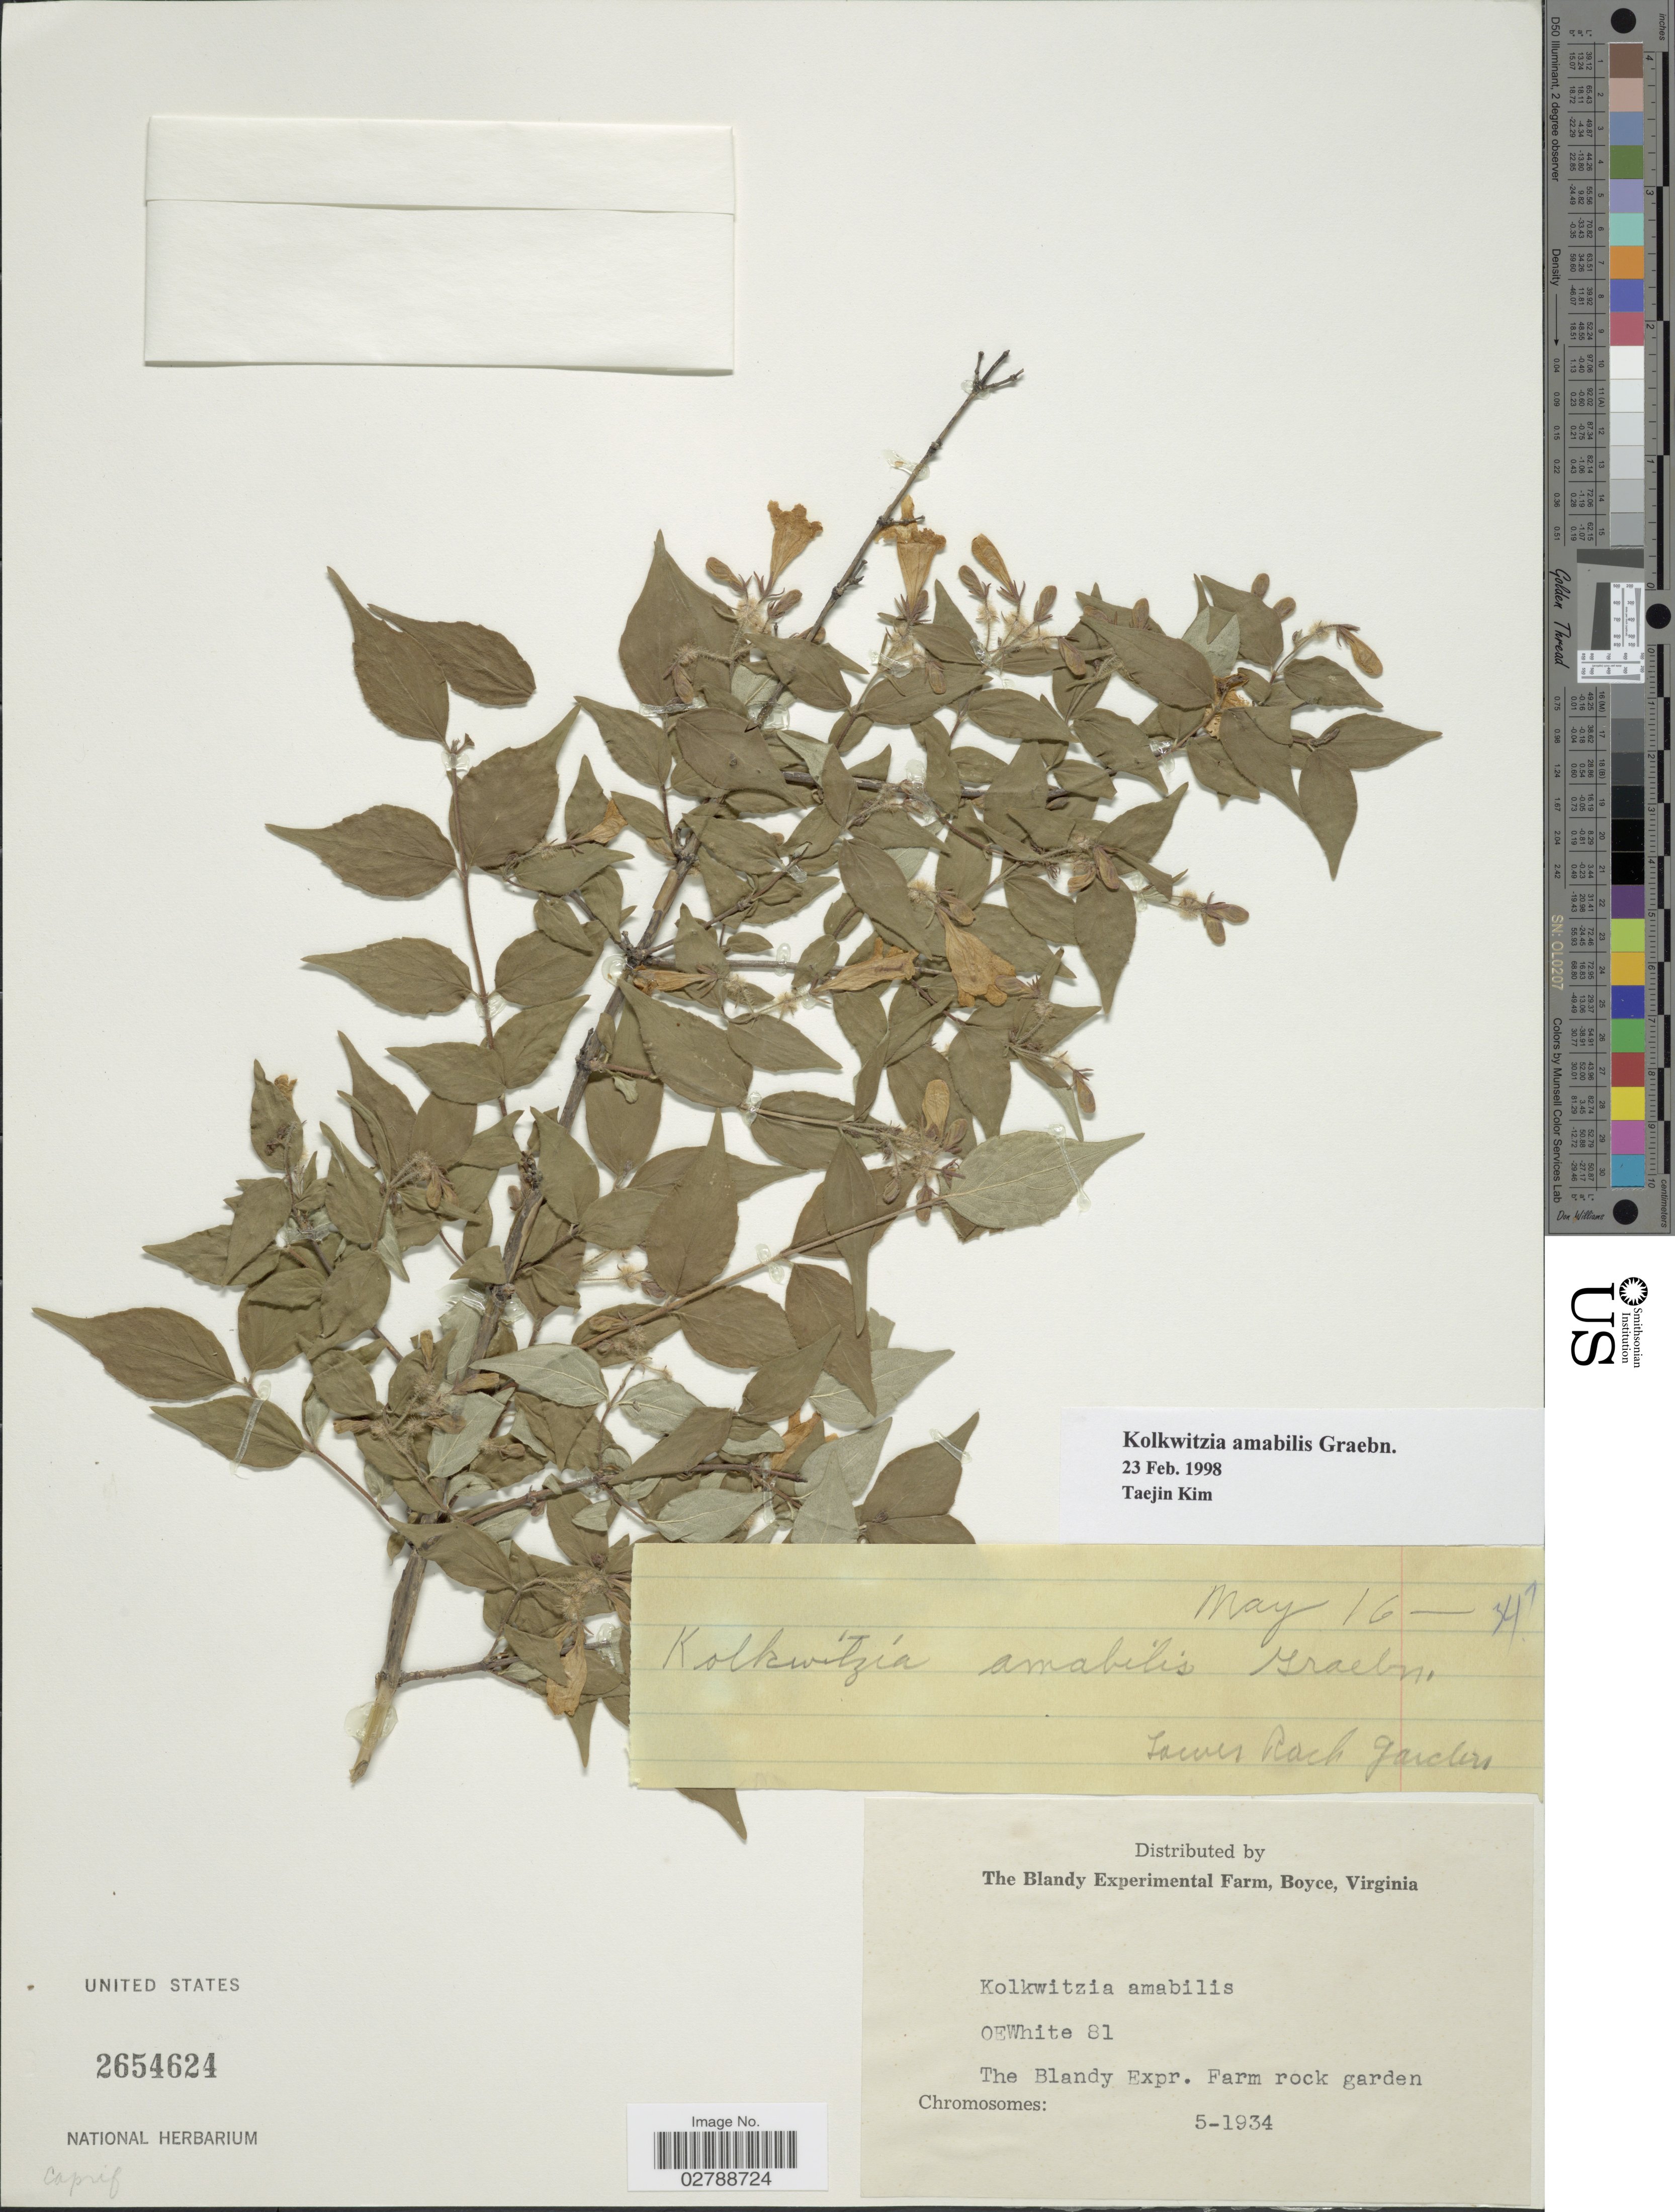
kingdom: Plantae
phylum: Tracheophyta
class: Magnoliopsida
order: Dipsacales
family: Caprifoliaceae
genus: Kolkwitzia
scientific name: Kolkwitzia amabilis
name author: Graebn.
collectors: O. E. White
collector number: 81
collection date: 1934-05-16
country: United States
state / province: Virginia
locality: The Blandy Expr. Farm rock garden.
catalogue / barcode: US 2654624